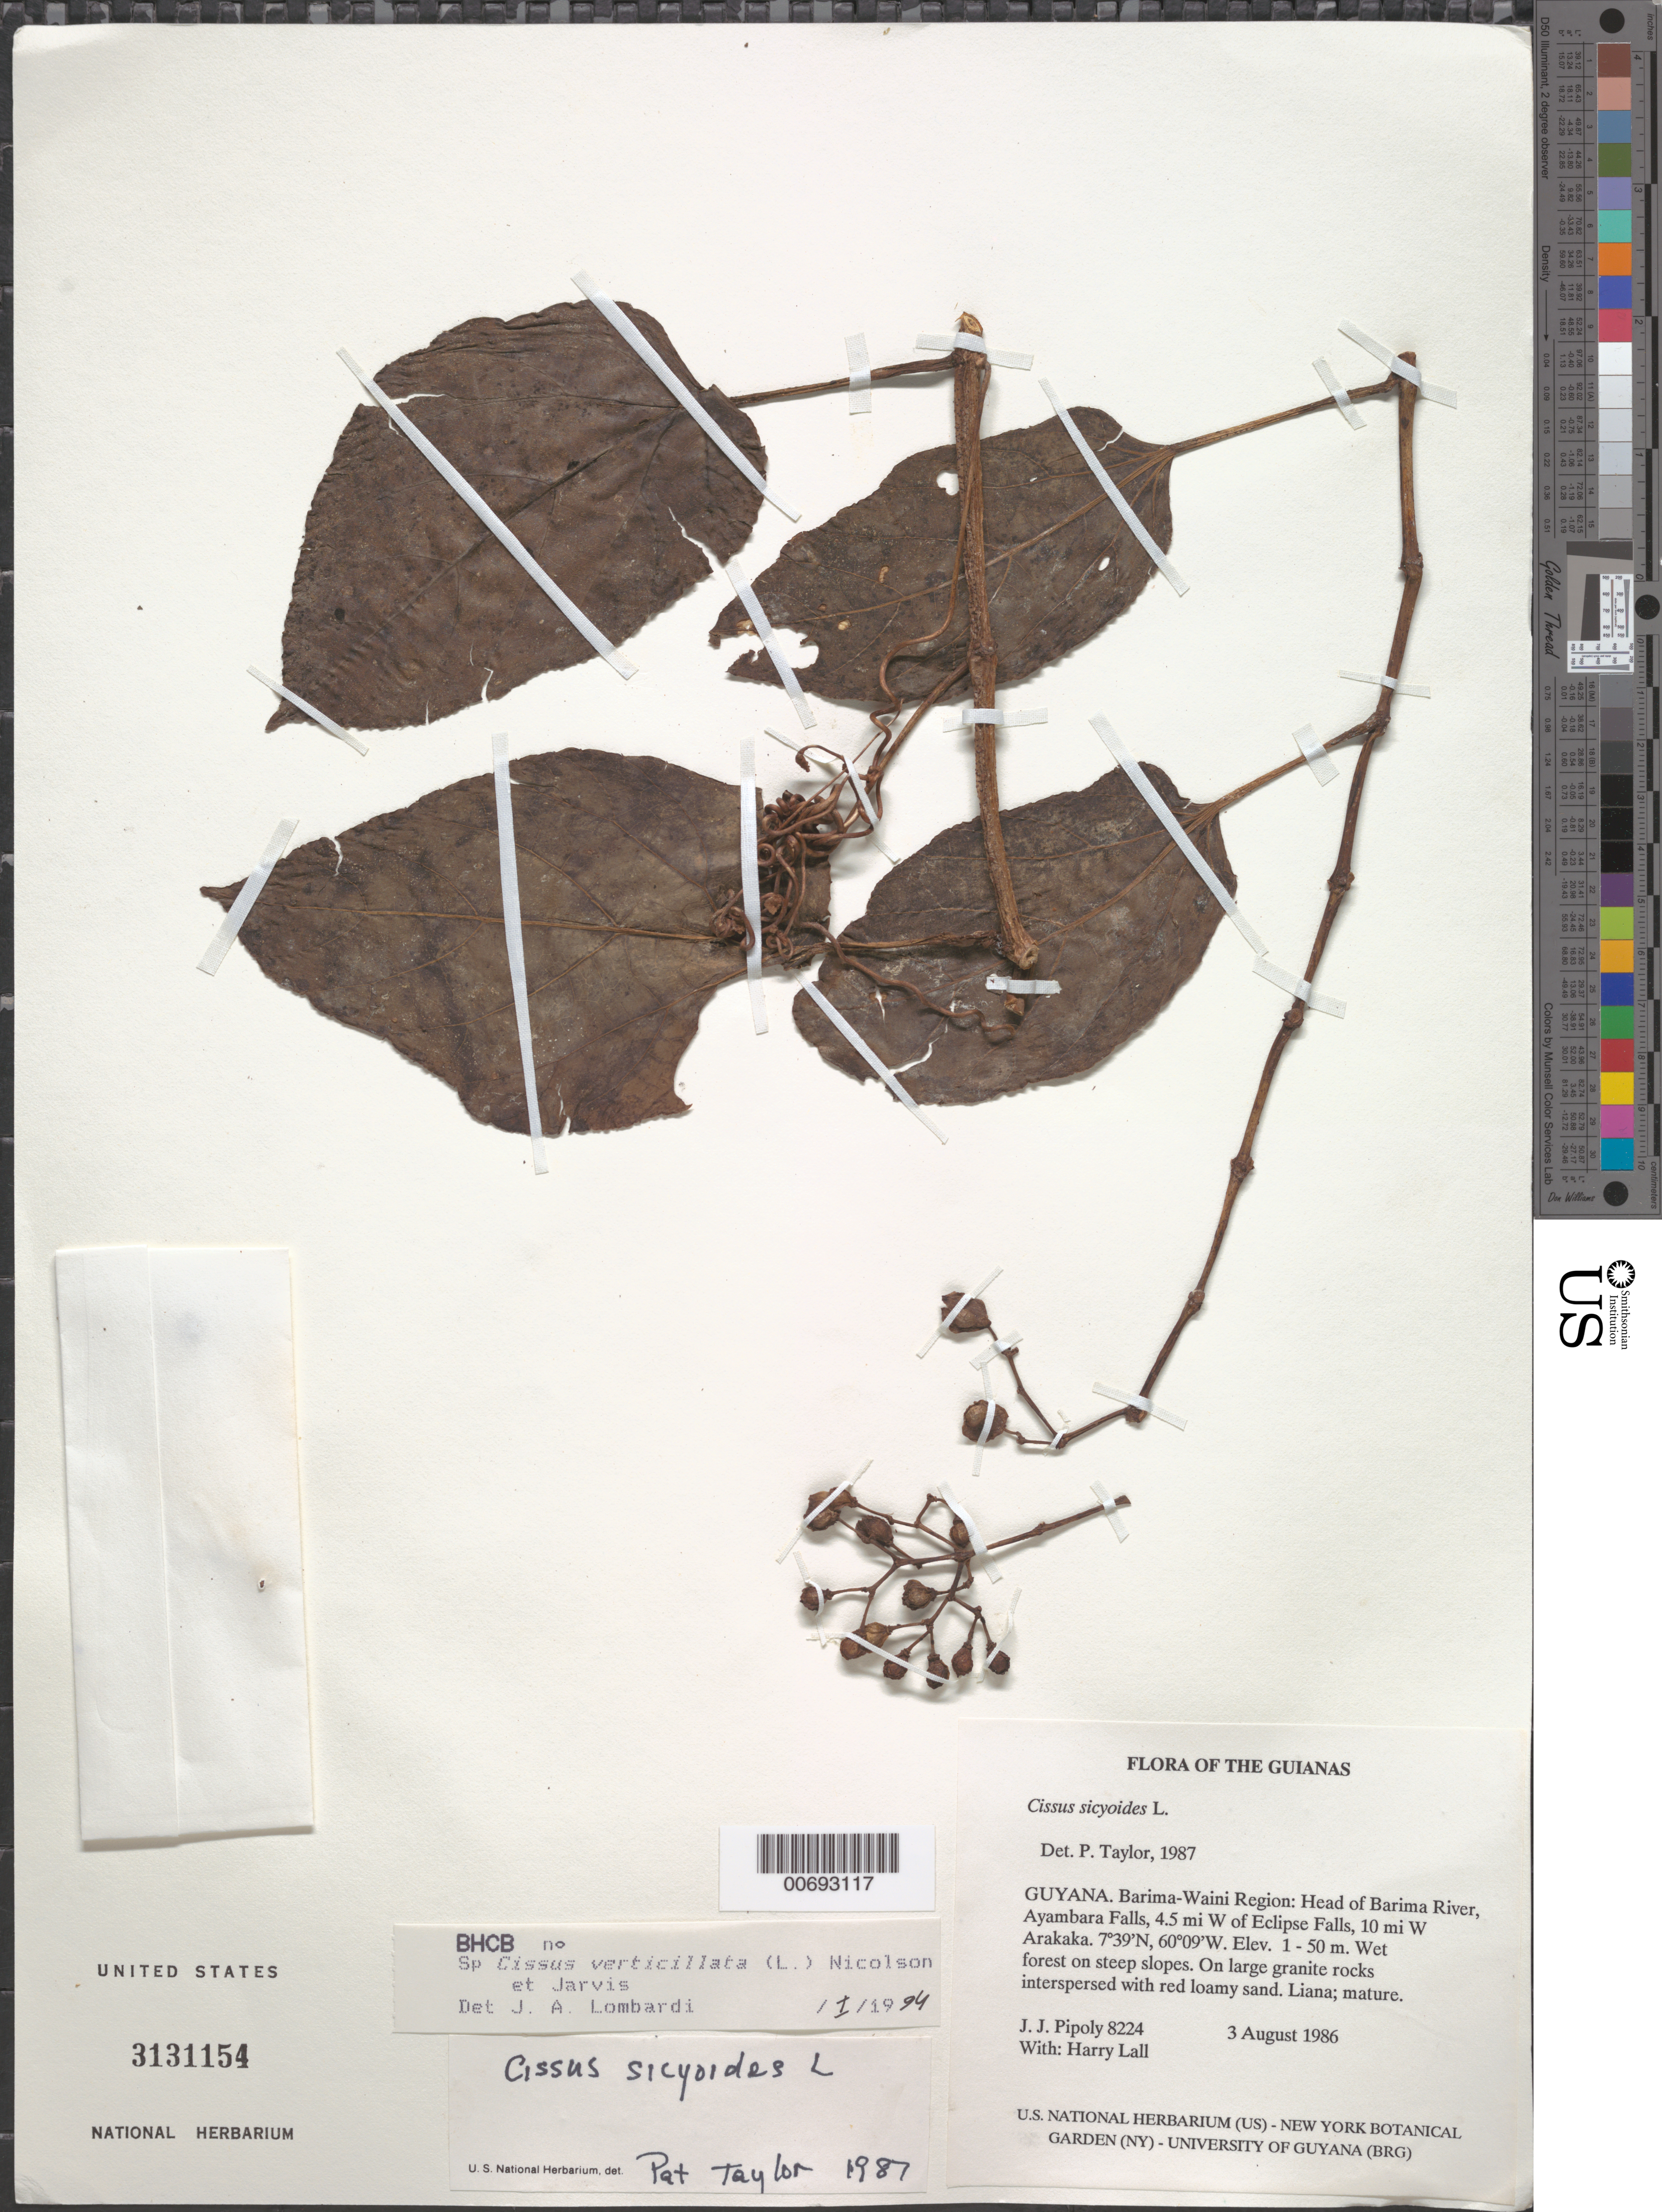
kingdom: Plantae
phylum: Tracheophyta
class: Magnoliopsida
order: Vitales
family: Vitaceae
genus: Cissus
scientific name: Cissus verticillata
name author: (L.) Nicolson & C.E. Jarvis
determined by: Lombardi, Julio A.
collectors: J. J. Pipoly & H. Lall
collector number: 8224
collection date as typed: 3 August 1986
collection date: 1986-08-03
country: Guyana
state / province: Barima-Waini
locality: Head of Barima R, Ayambara Falls, 4.5 mi W of Eclipse Falls, ca. 10 W of Arakaka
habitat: Wet forest on large granite rocks, interspersed with red loamy sand, on steep slopes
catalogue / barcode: US 3131154